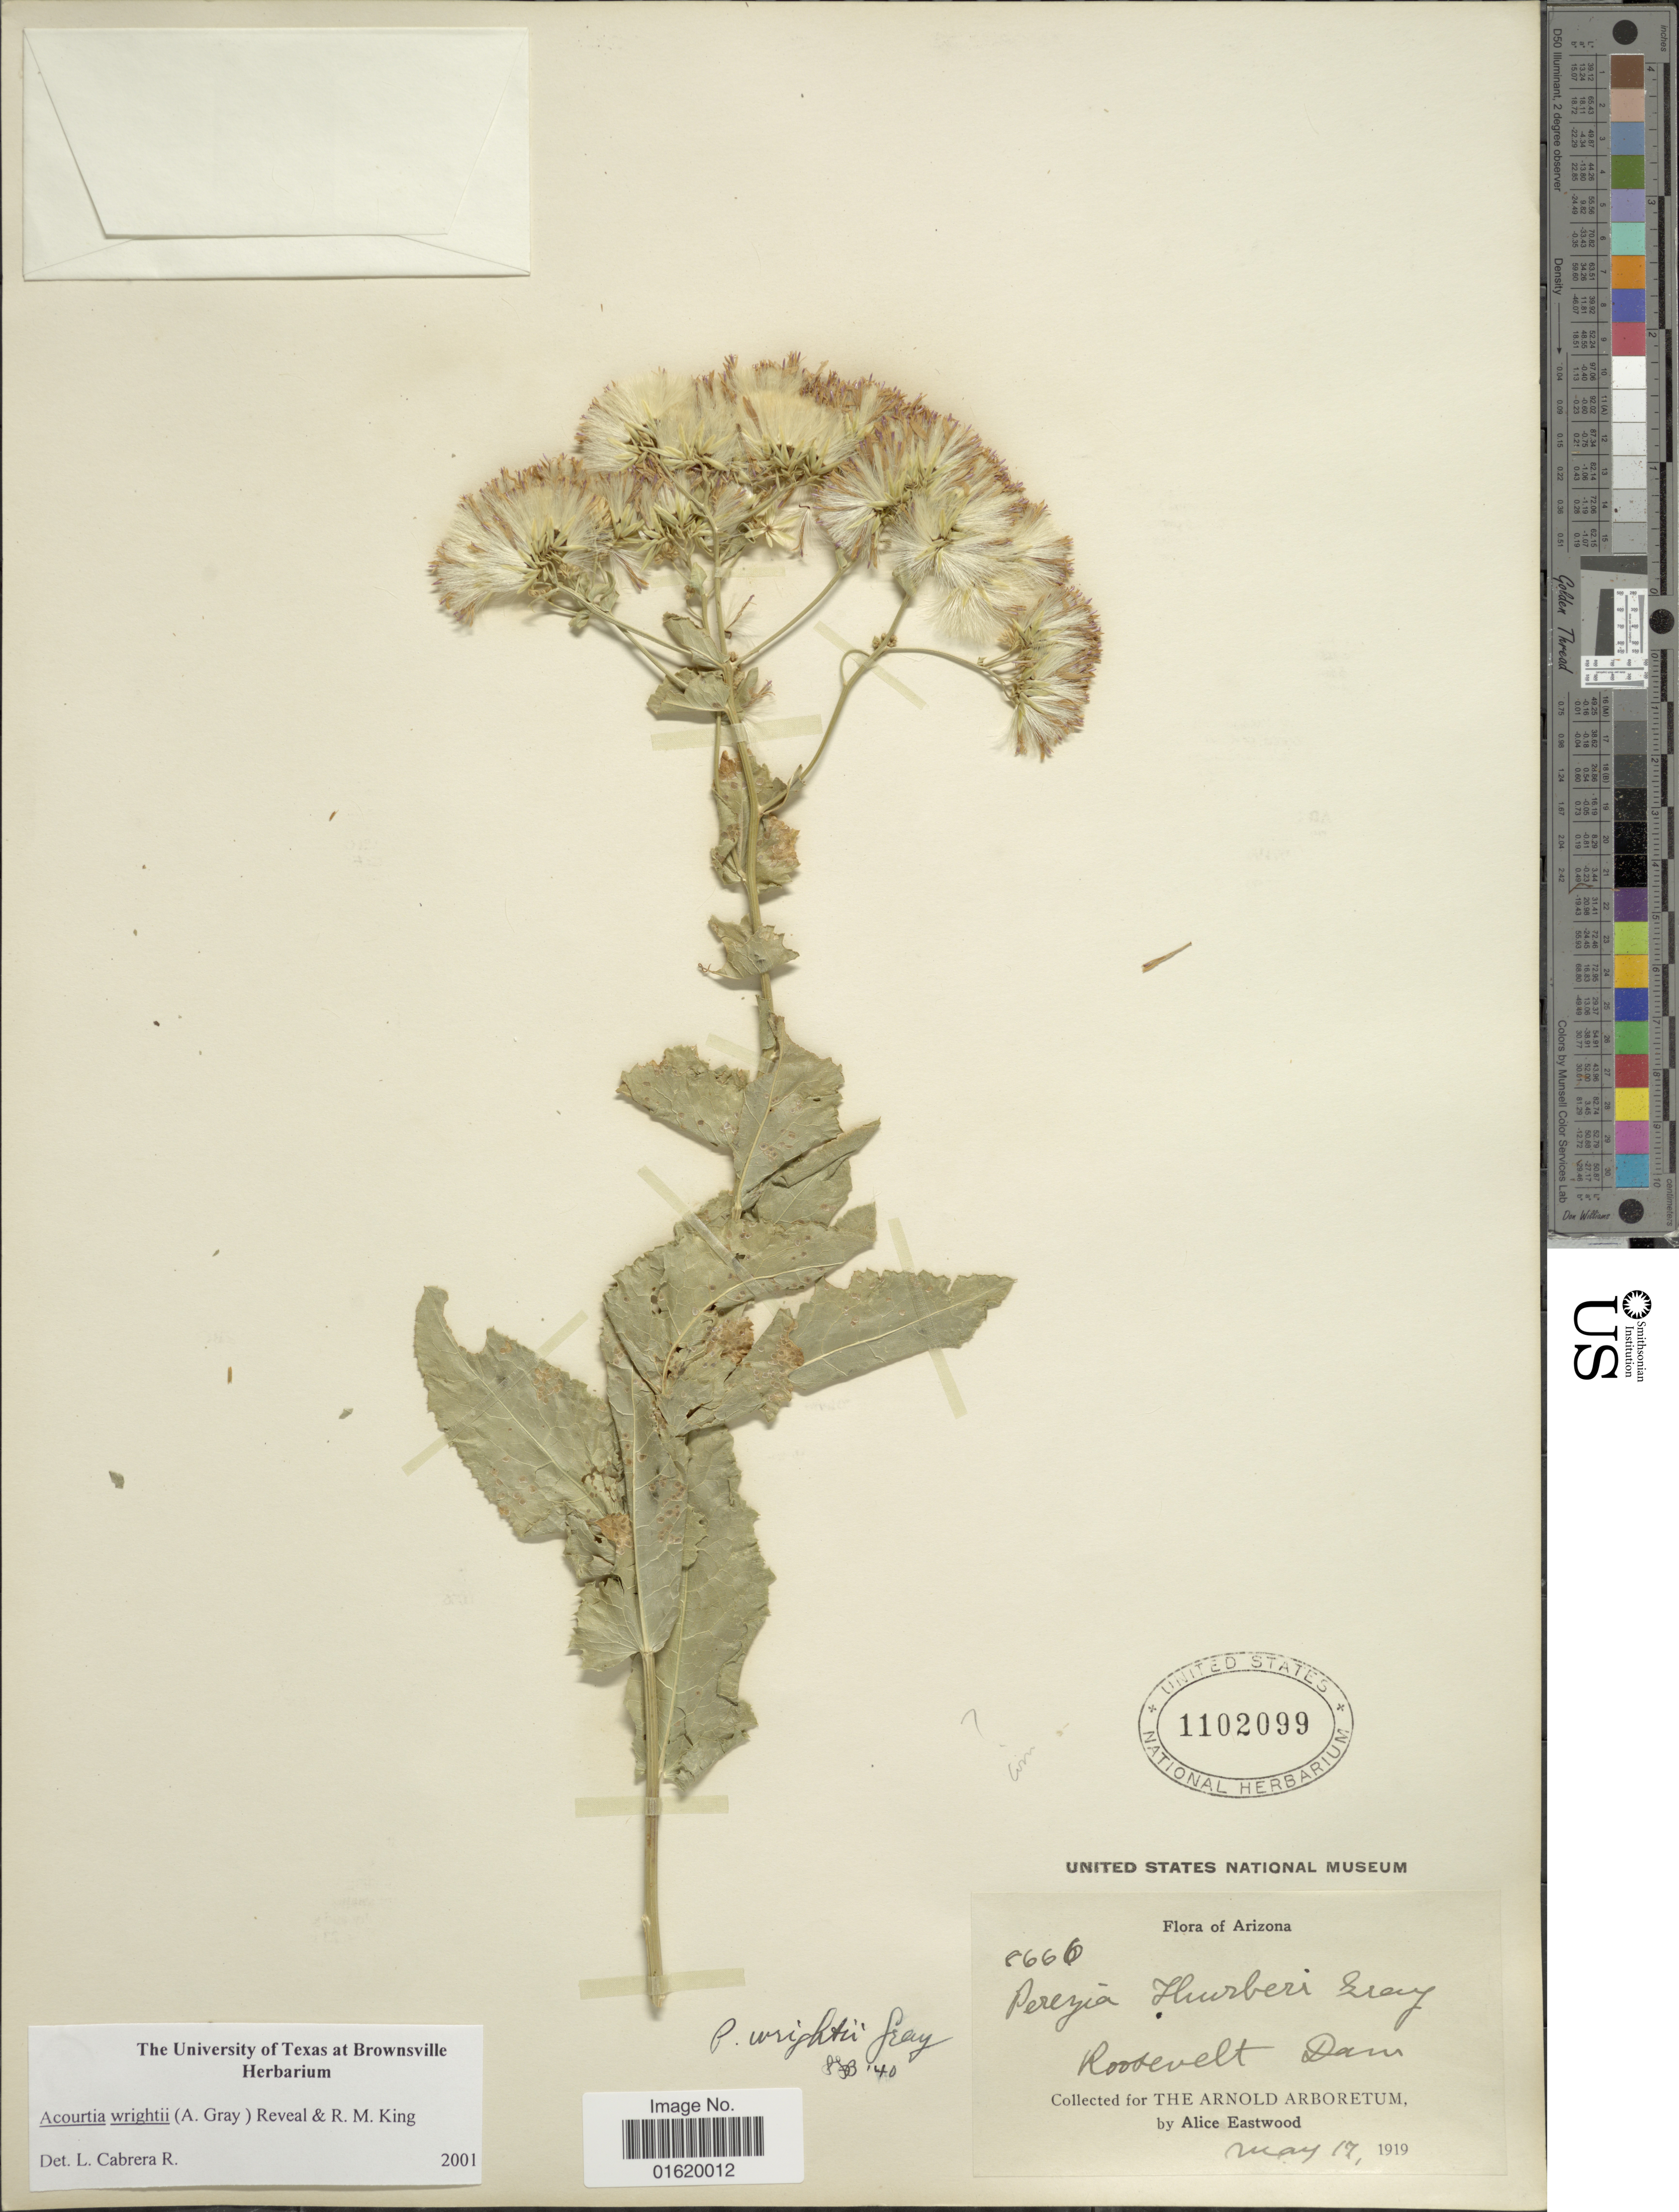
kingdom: Plantae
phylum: Tracheophyta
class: Magnoliopsida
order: Asterales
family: Asteraceae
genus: Acourtia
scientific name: Acourtia wrightii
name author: (A. Gray) Reveal & R.M. King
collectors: A. Eastwood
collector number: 8666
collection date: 1919-05-17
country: United States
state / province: Arizona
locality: Roosevelt Dam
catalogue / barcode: US 1102099